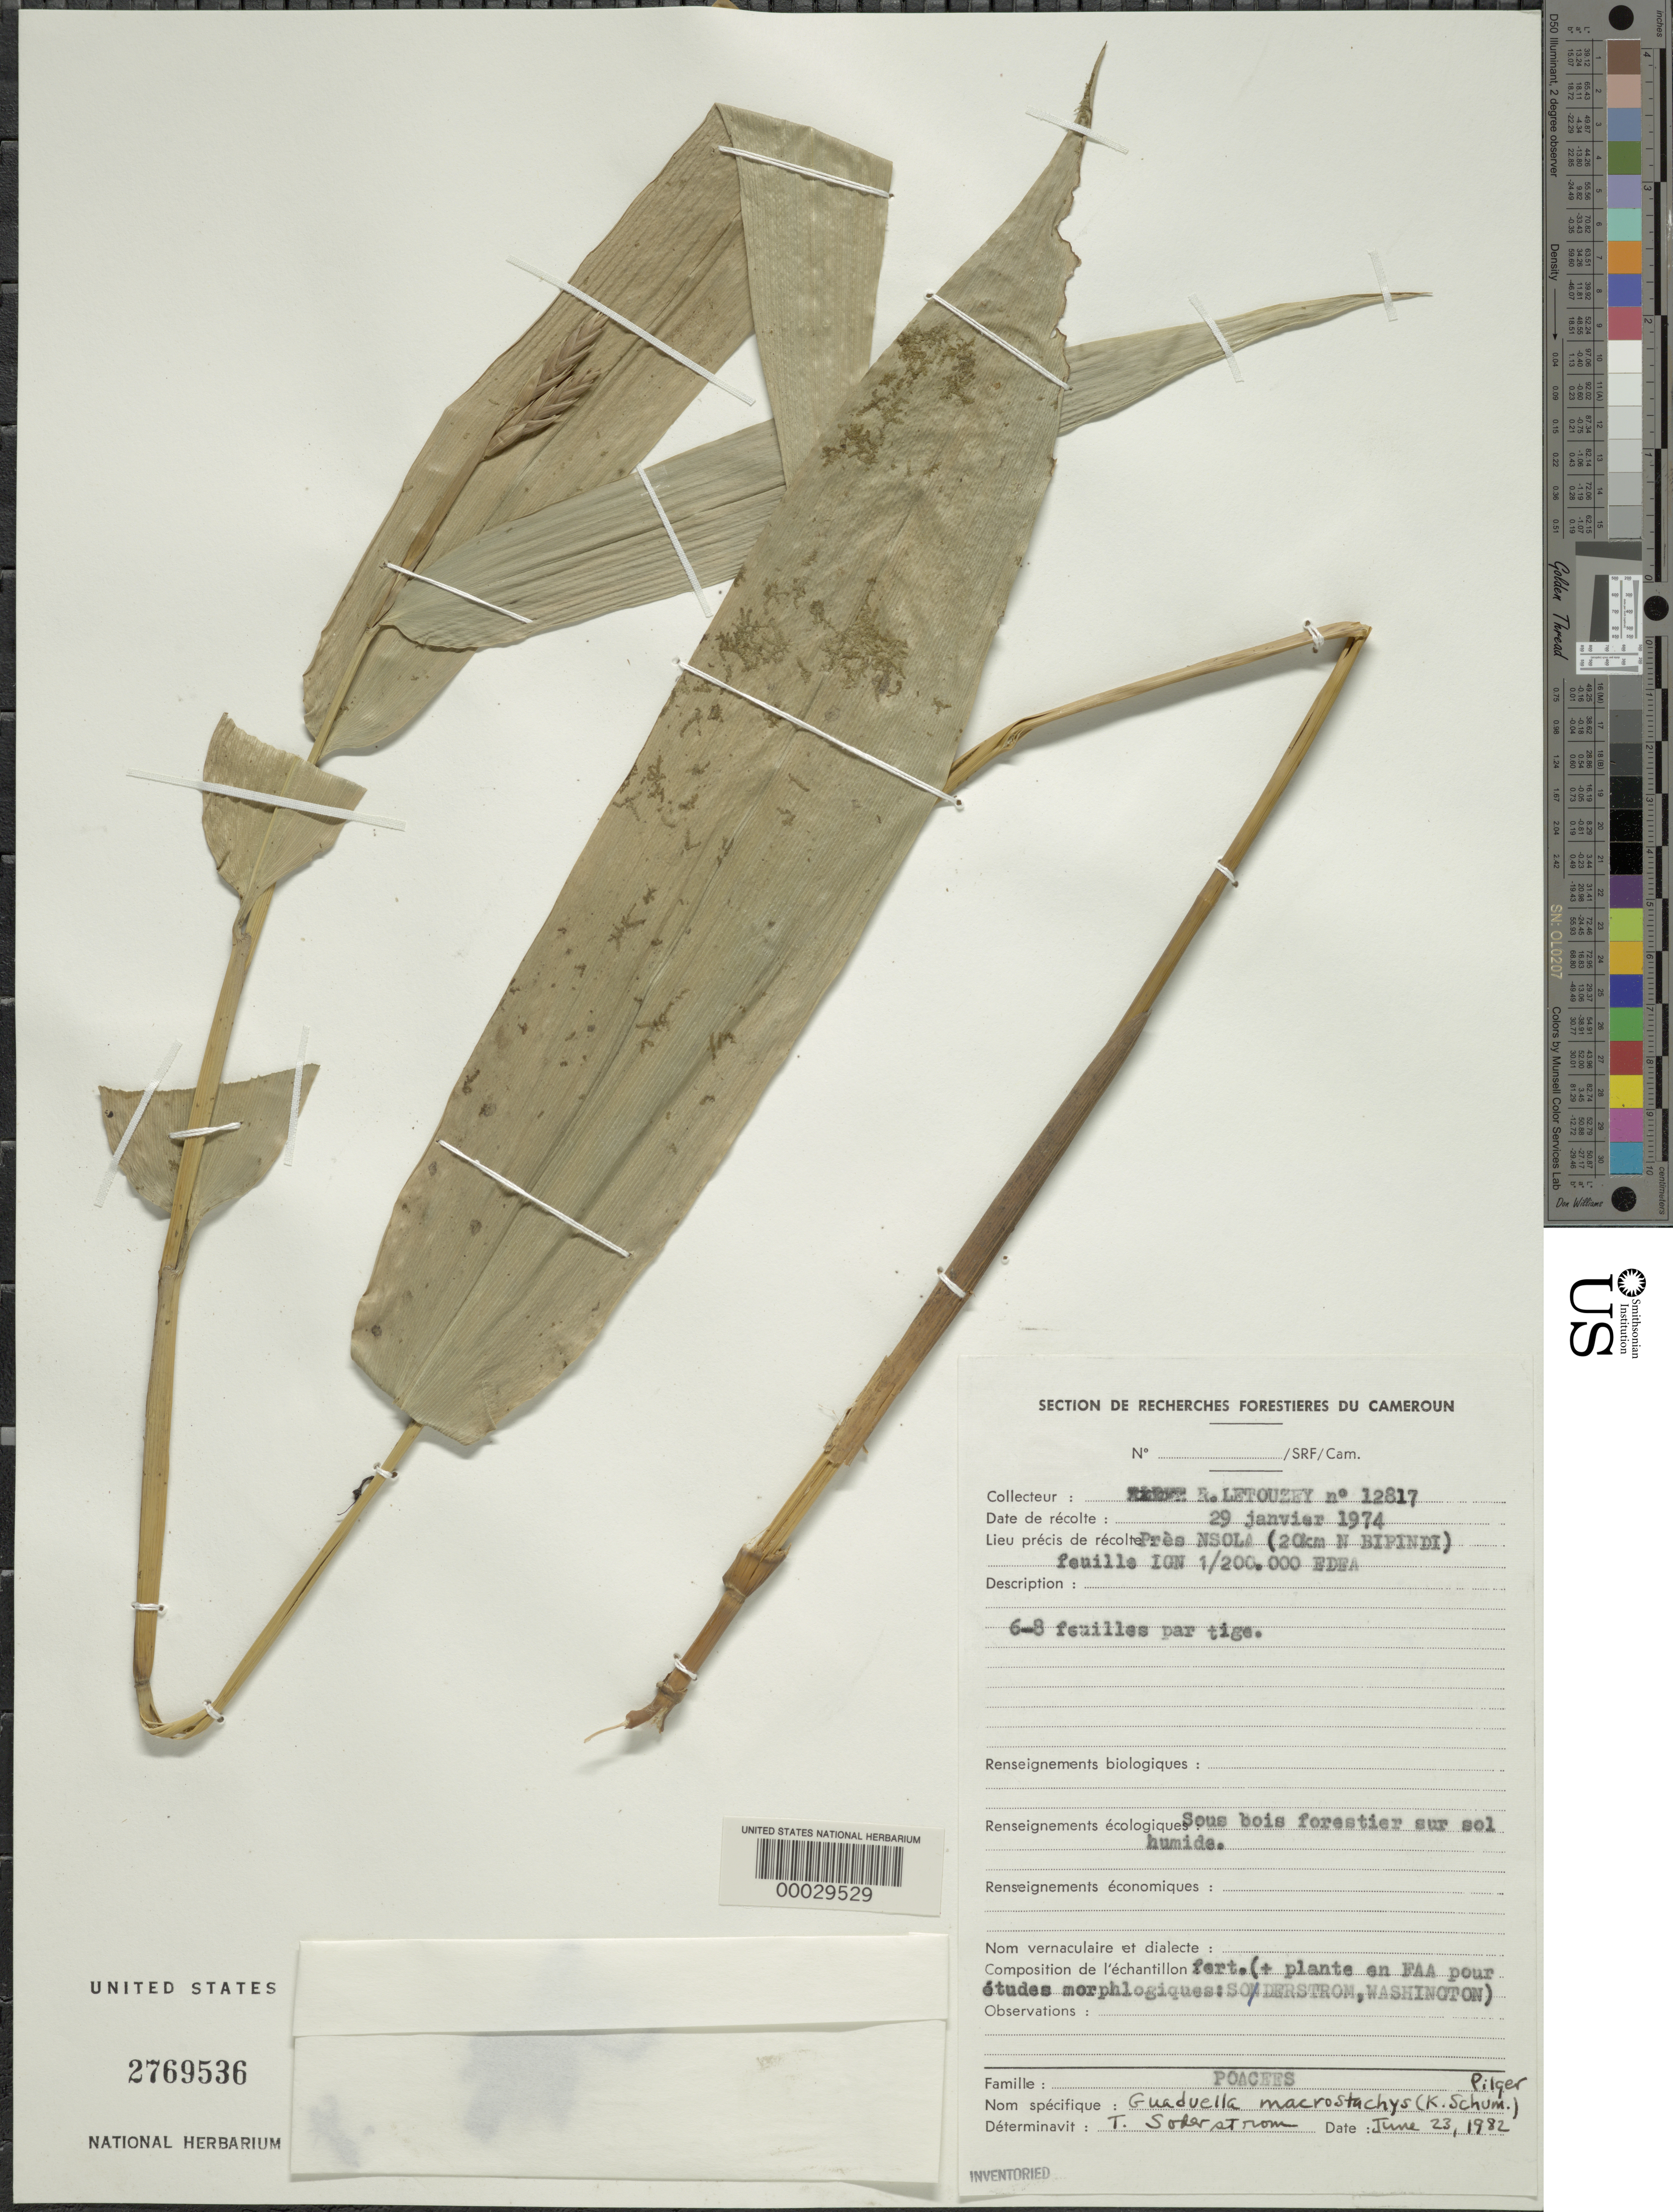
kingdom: Plantae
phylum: Tracheophyta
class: Liliopsida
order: Poales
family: Poaceae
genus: Guaduella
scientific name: Guaduella macrostachys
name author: (K. Schum.) Pilg.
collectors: R. Letouzey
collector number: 12817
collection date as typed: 29 Jan 1974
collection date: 1974-01-29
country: Cameroon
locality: Near nsola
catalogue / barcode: US 2769536